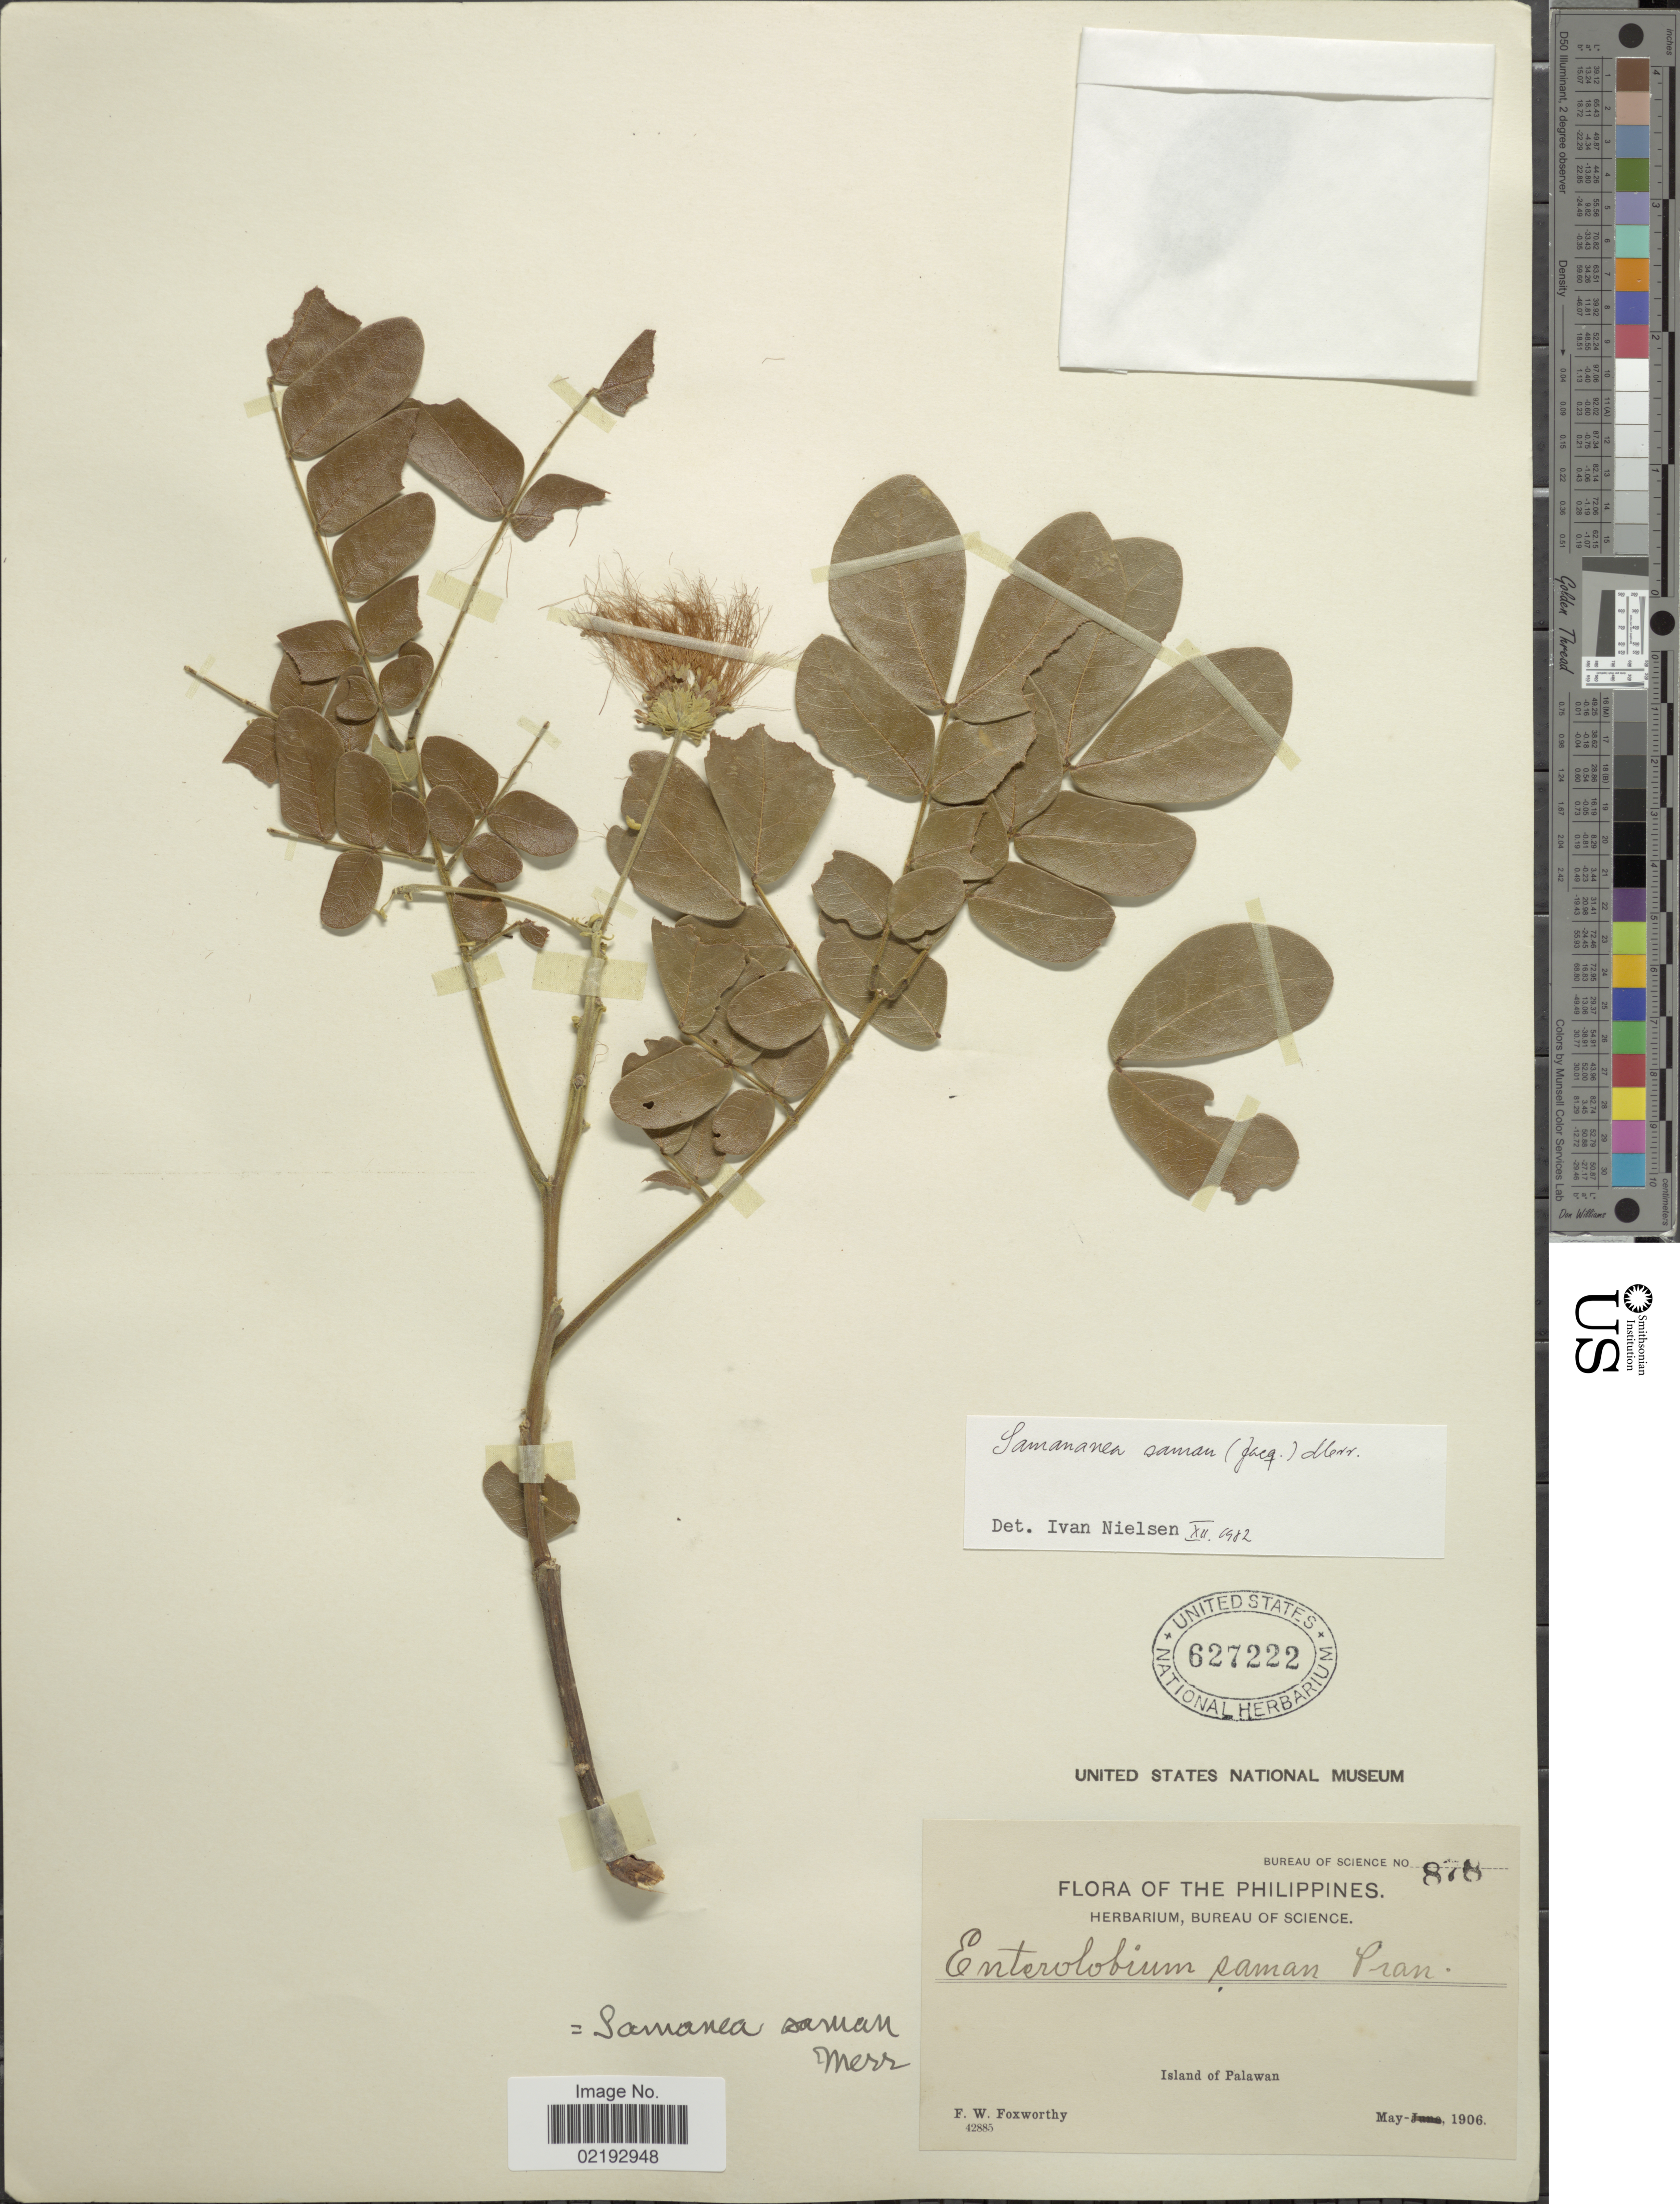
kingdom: Plantae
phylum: Tracheophyta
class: Magnoliopsida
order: Fabales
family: Fabaceae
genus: Samanea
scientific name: Samanea saman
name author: (Jacq.) Merr.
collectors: F. W. Foxworthy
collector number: Bureau of Science 878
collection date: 1906-05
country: Philippines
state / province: Mimaropa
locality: Island of Palawan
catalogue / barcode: US 627222